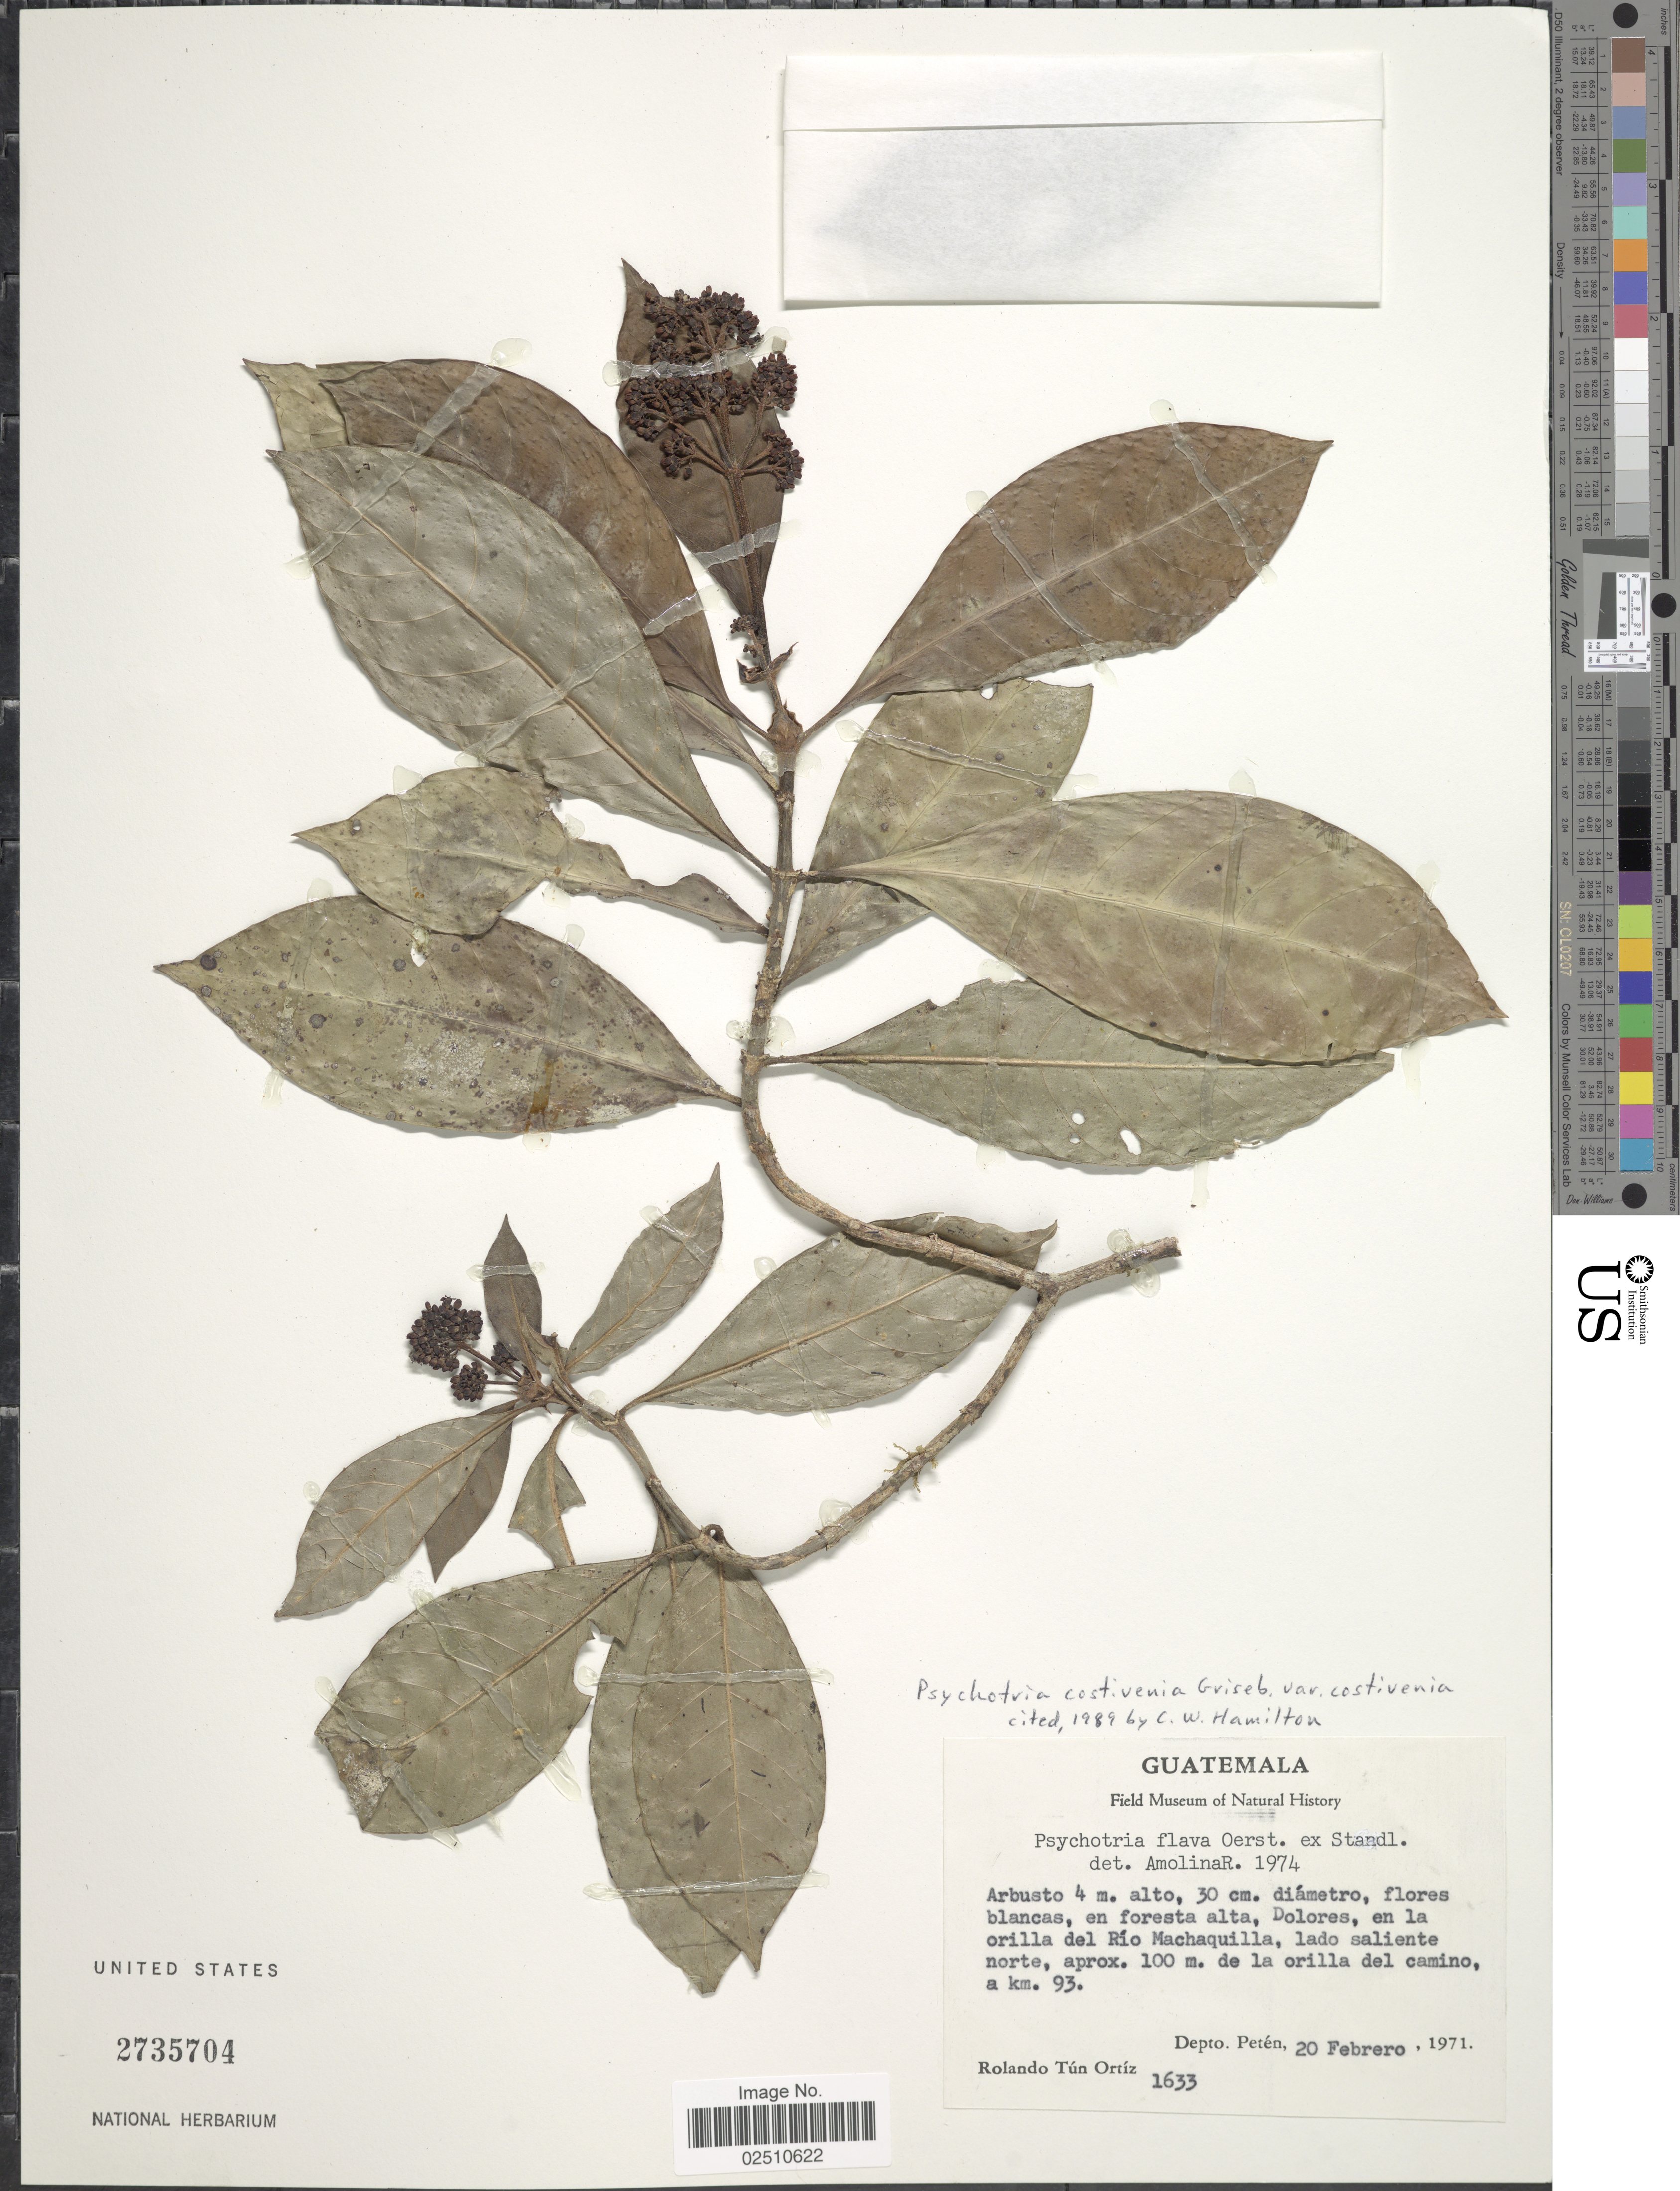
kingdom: Plantae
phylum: Tracheophyta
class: Magnoliopsida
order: Gentianales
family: Rubiaceae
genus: Psychotria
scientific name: Psychotria costivenia var. costivenia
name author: Griseb.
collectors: R. T. Ortíz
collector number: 1633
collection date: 1971-02-20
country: Guatemala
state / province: El Petén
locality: Dolores en la orilla del Rio Machaquilla, lado saliente norte, orilla del camino, a km 93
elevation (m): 100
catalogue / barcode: US 2735704